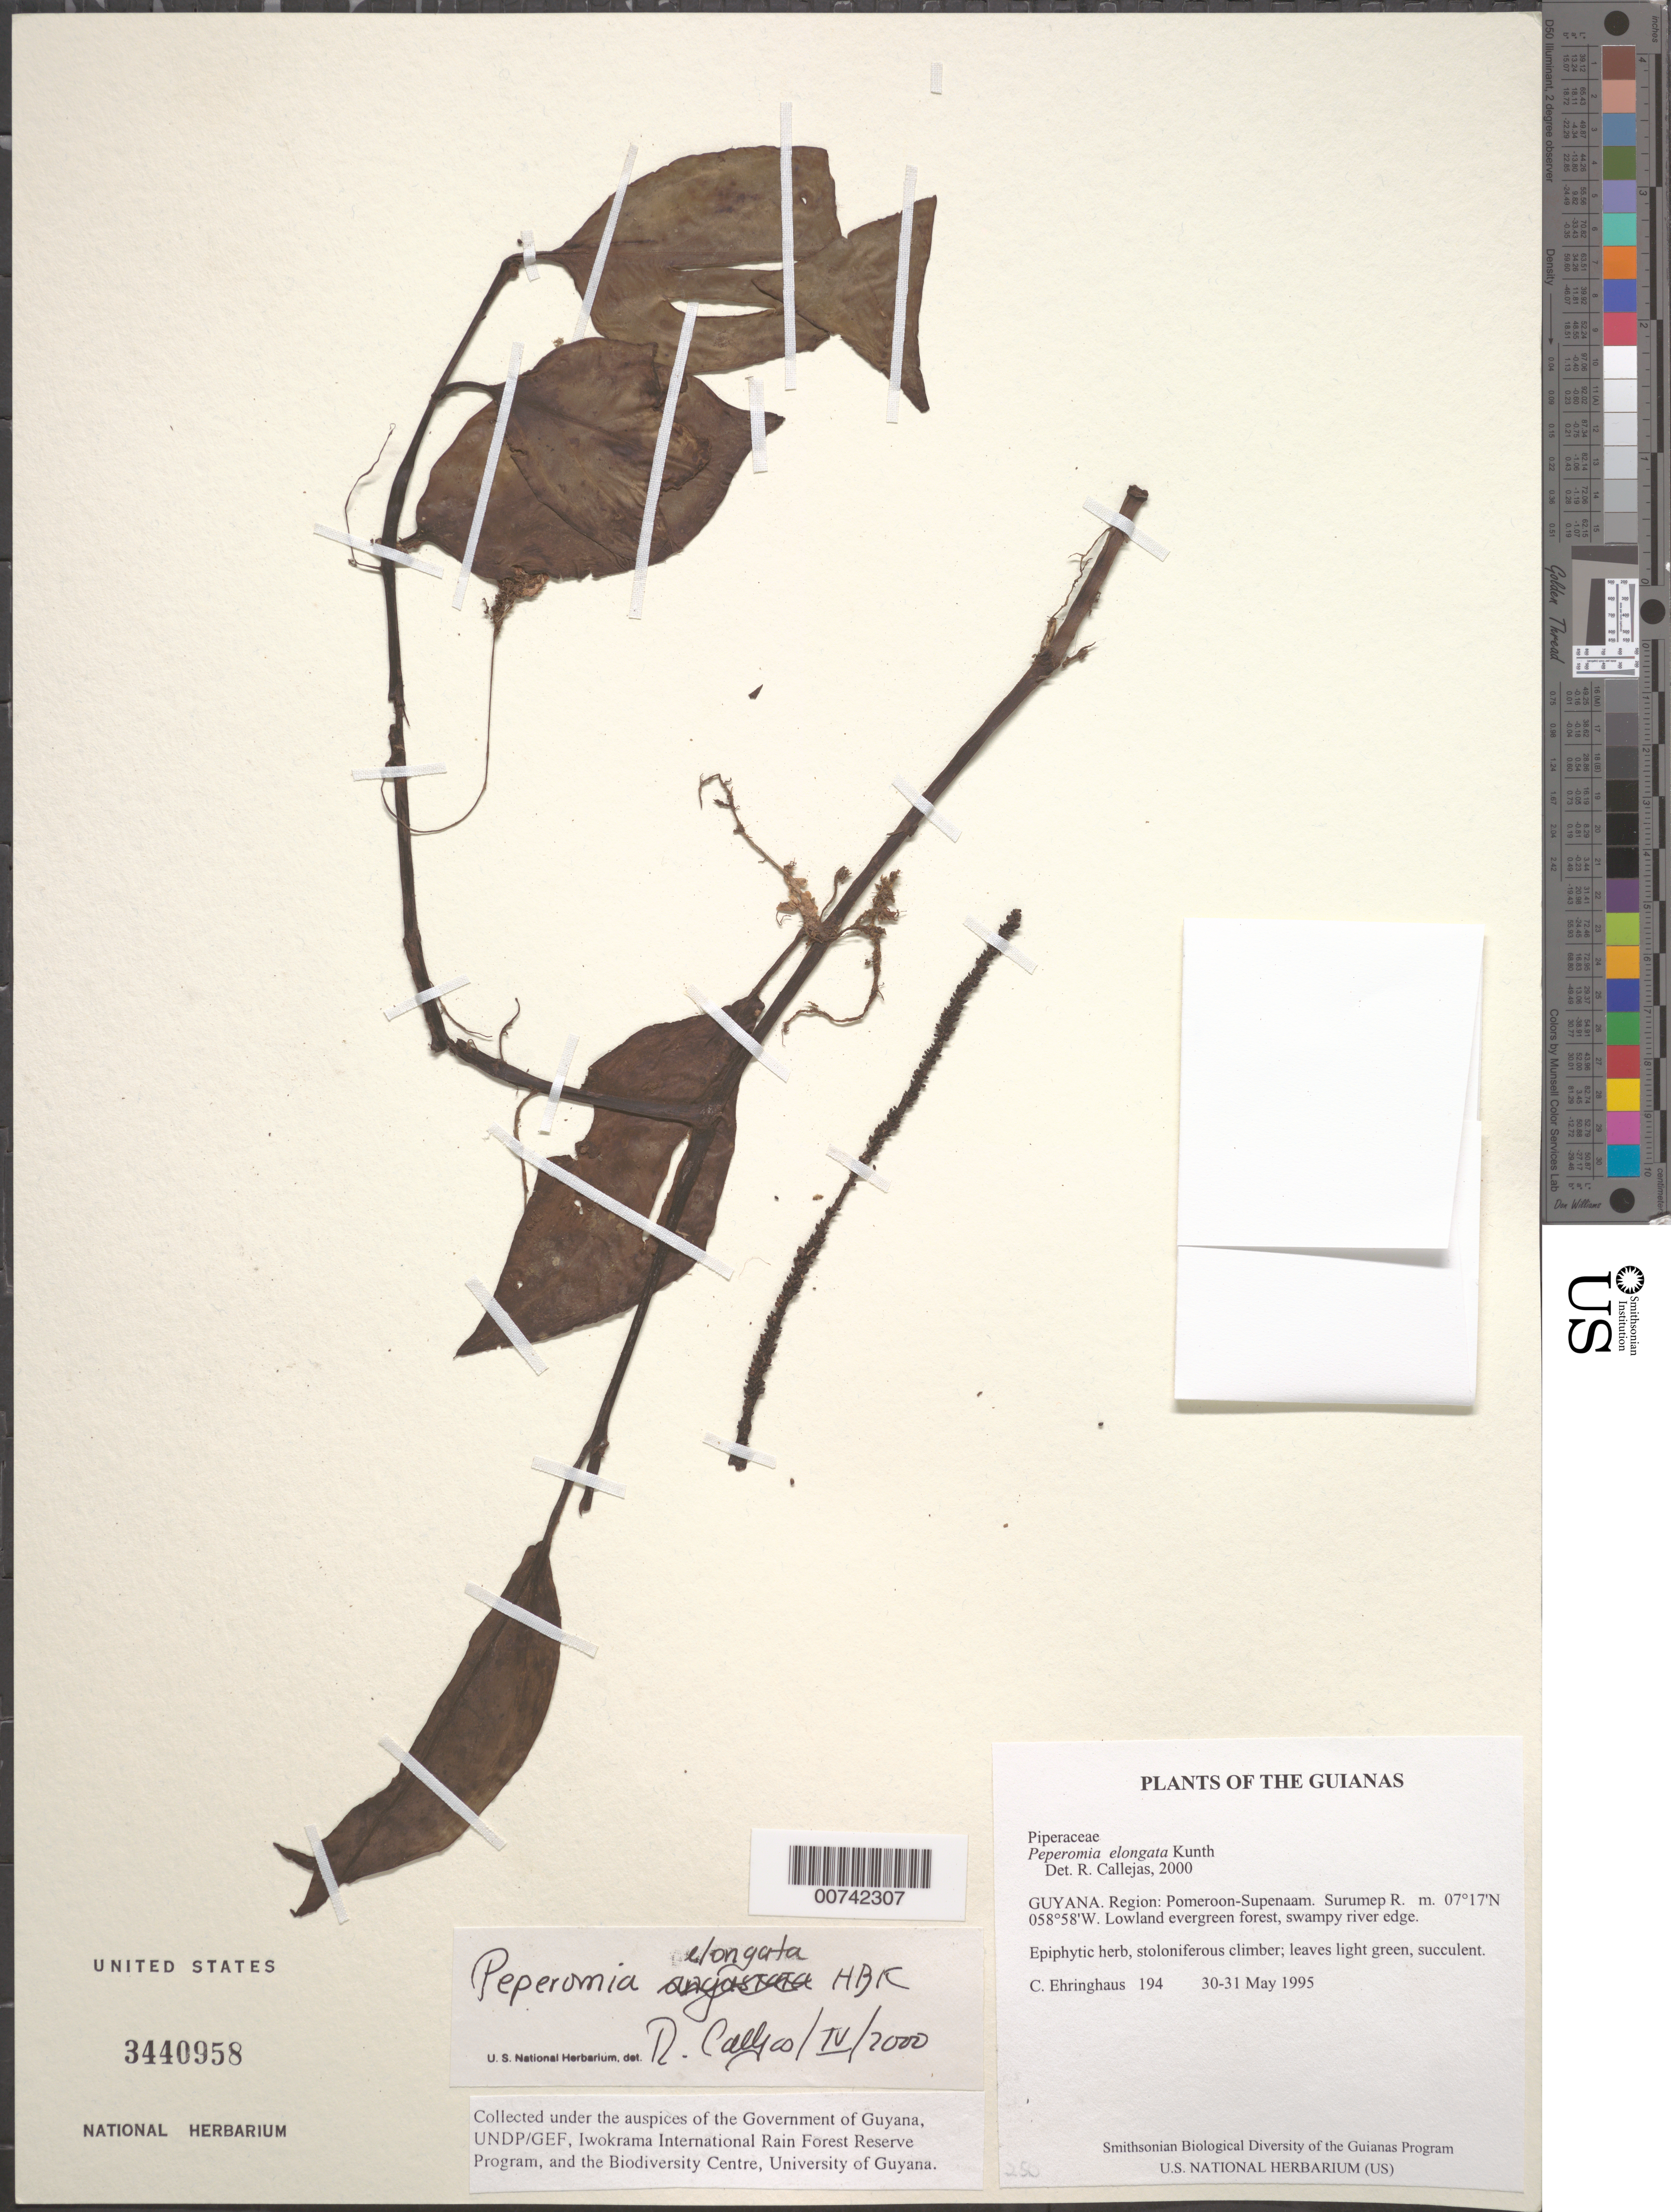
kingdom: Plantae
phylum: Tracheophyta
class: Magnoliopsida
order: Piperales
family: Piperaceae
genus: Peperomia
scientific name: Peperomia elongata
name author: Kunth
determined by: Callejas, Ricardo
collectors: C. Ehringhaus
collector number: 194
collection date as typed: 30-31 May 1995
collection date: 1995-05-30/1995-05-31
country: Guyana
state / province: Pomeroon-Supenaam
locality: Surumep R.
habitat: Lowland evergreen forest, swampy river edge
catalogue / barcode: US 3440958